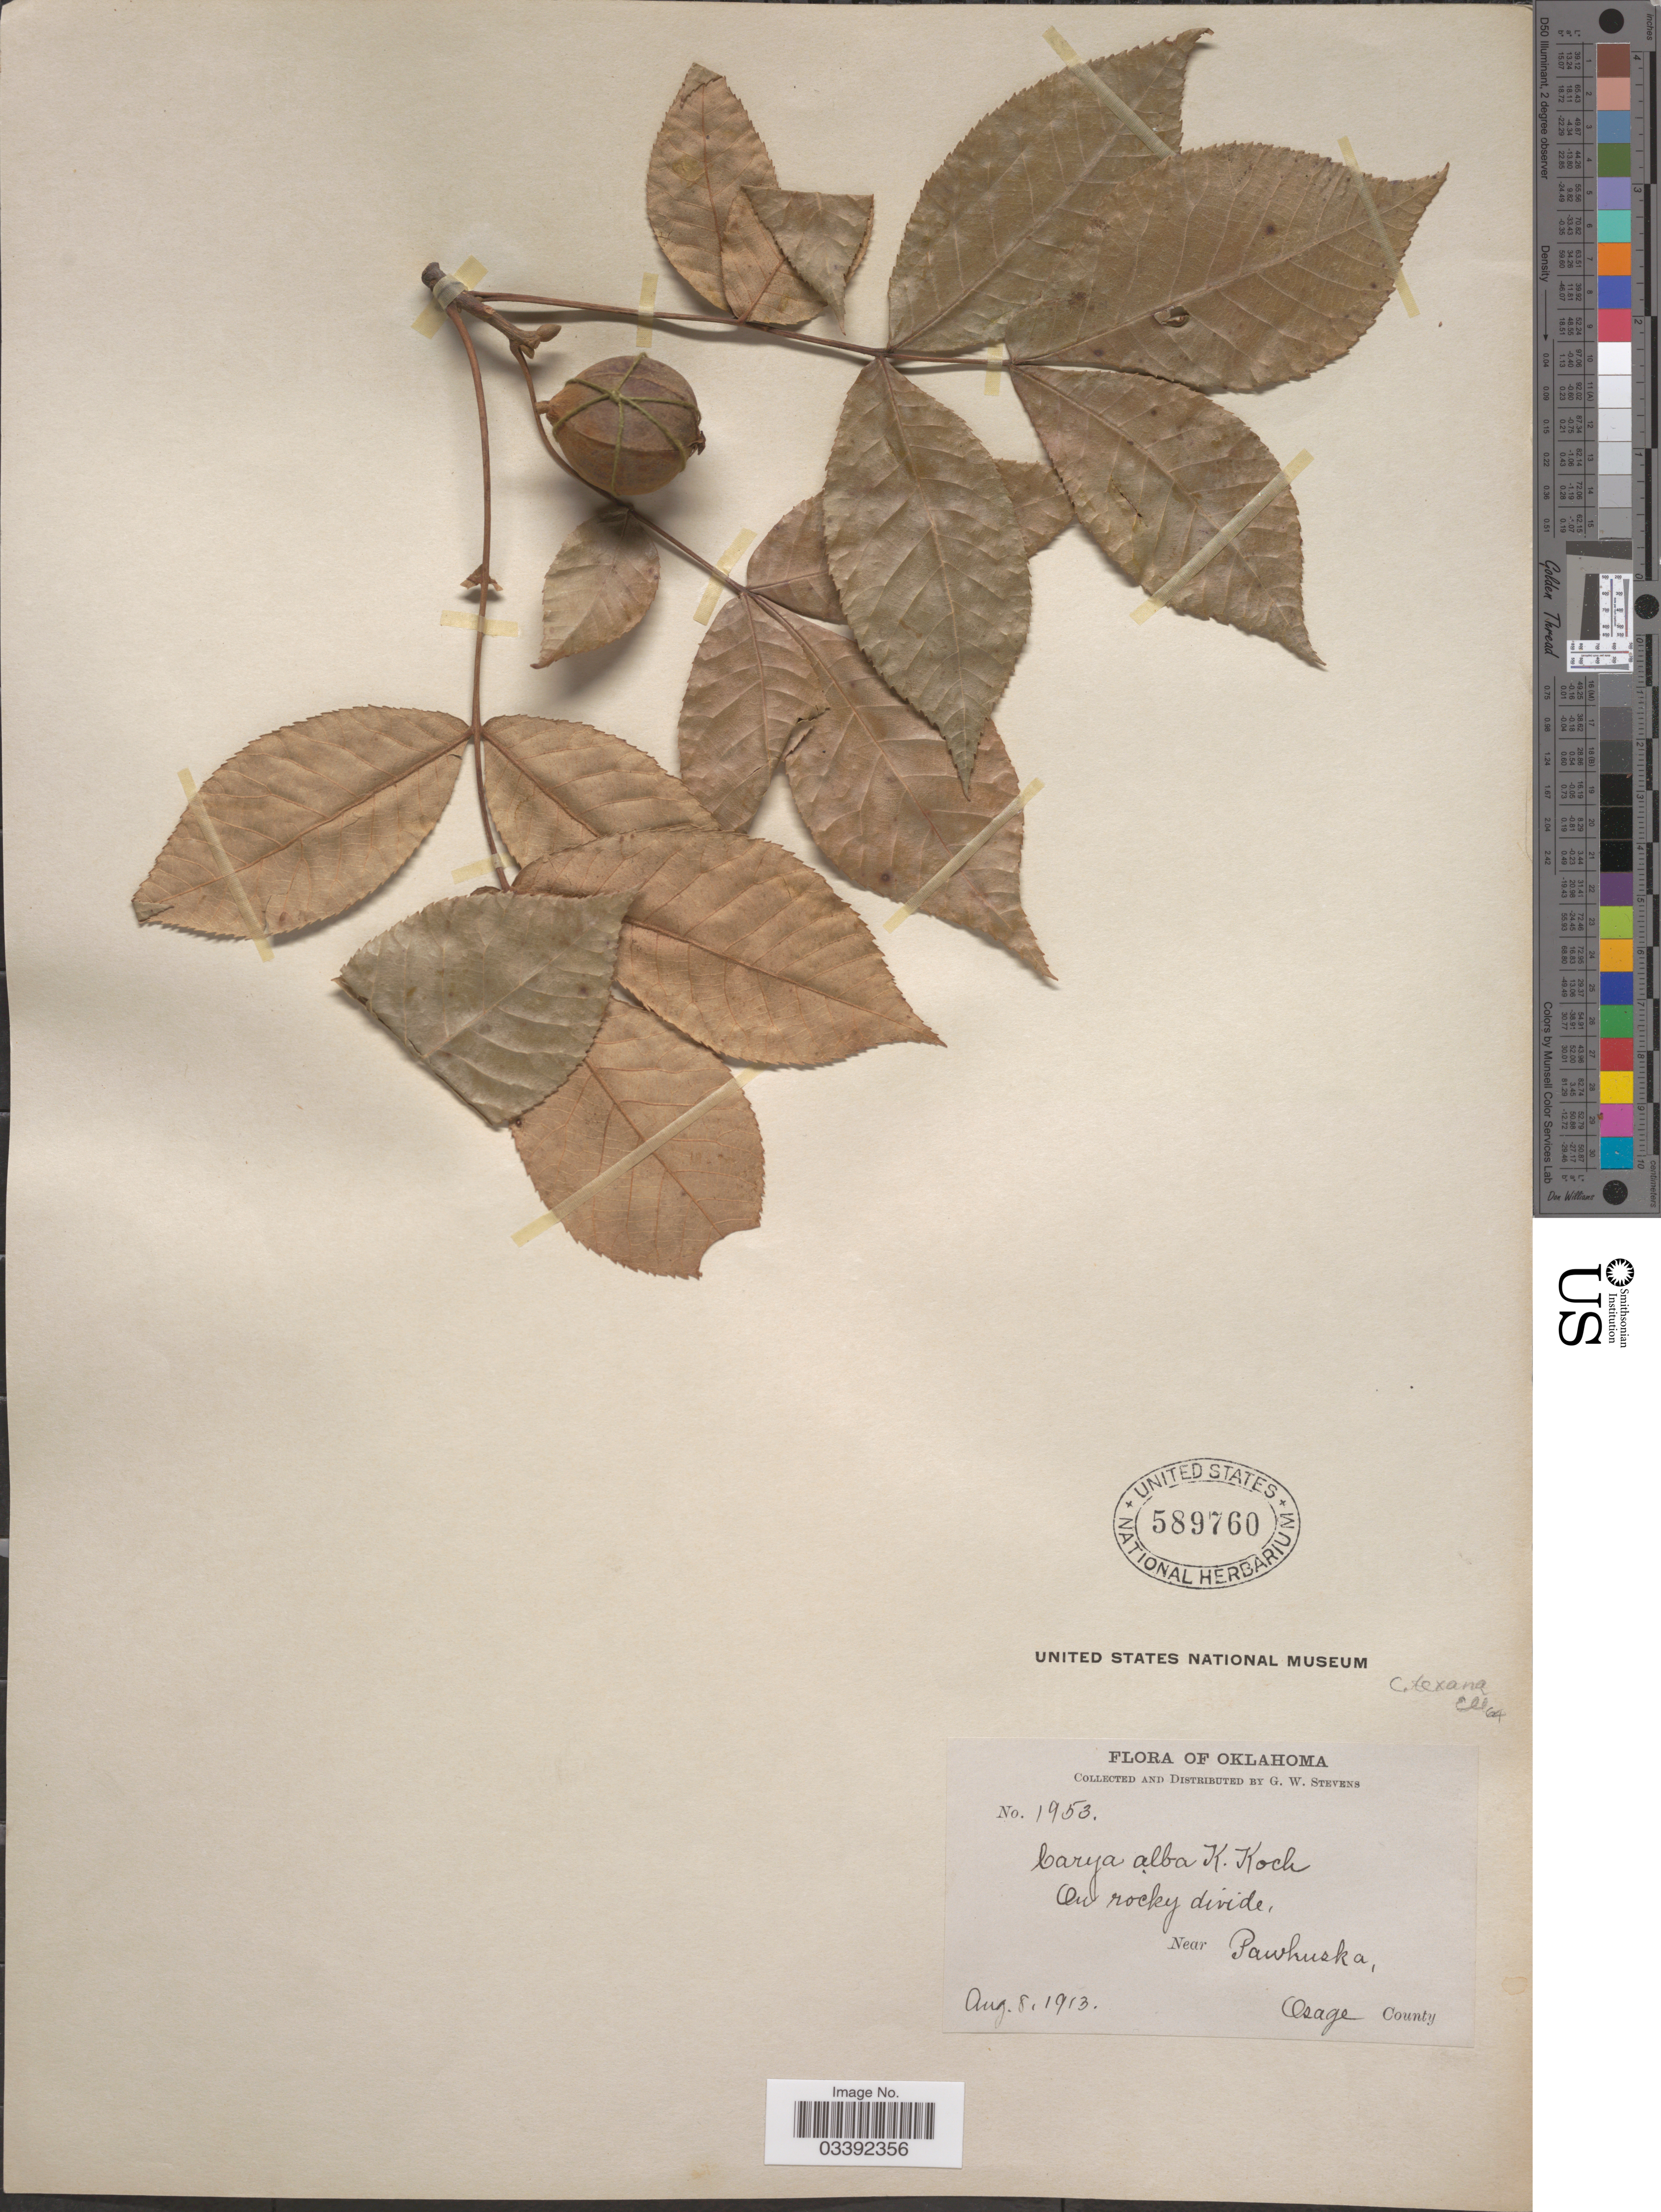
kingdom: Plantae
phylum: Tracheophyta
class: Magnoliopsida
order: Fagales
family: Juglandaceae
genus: Carya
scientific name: Carya texana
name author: Buckley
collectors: G. W. Stevens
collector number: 1953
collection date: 1913-08-08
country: United States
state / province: Oklahoma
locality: Near Pawhuska, Osage County.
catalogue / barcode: US 589760